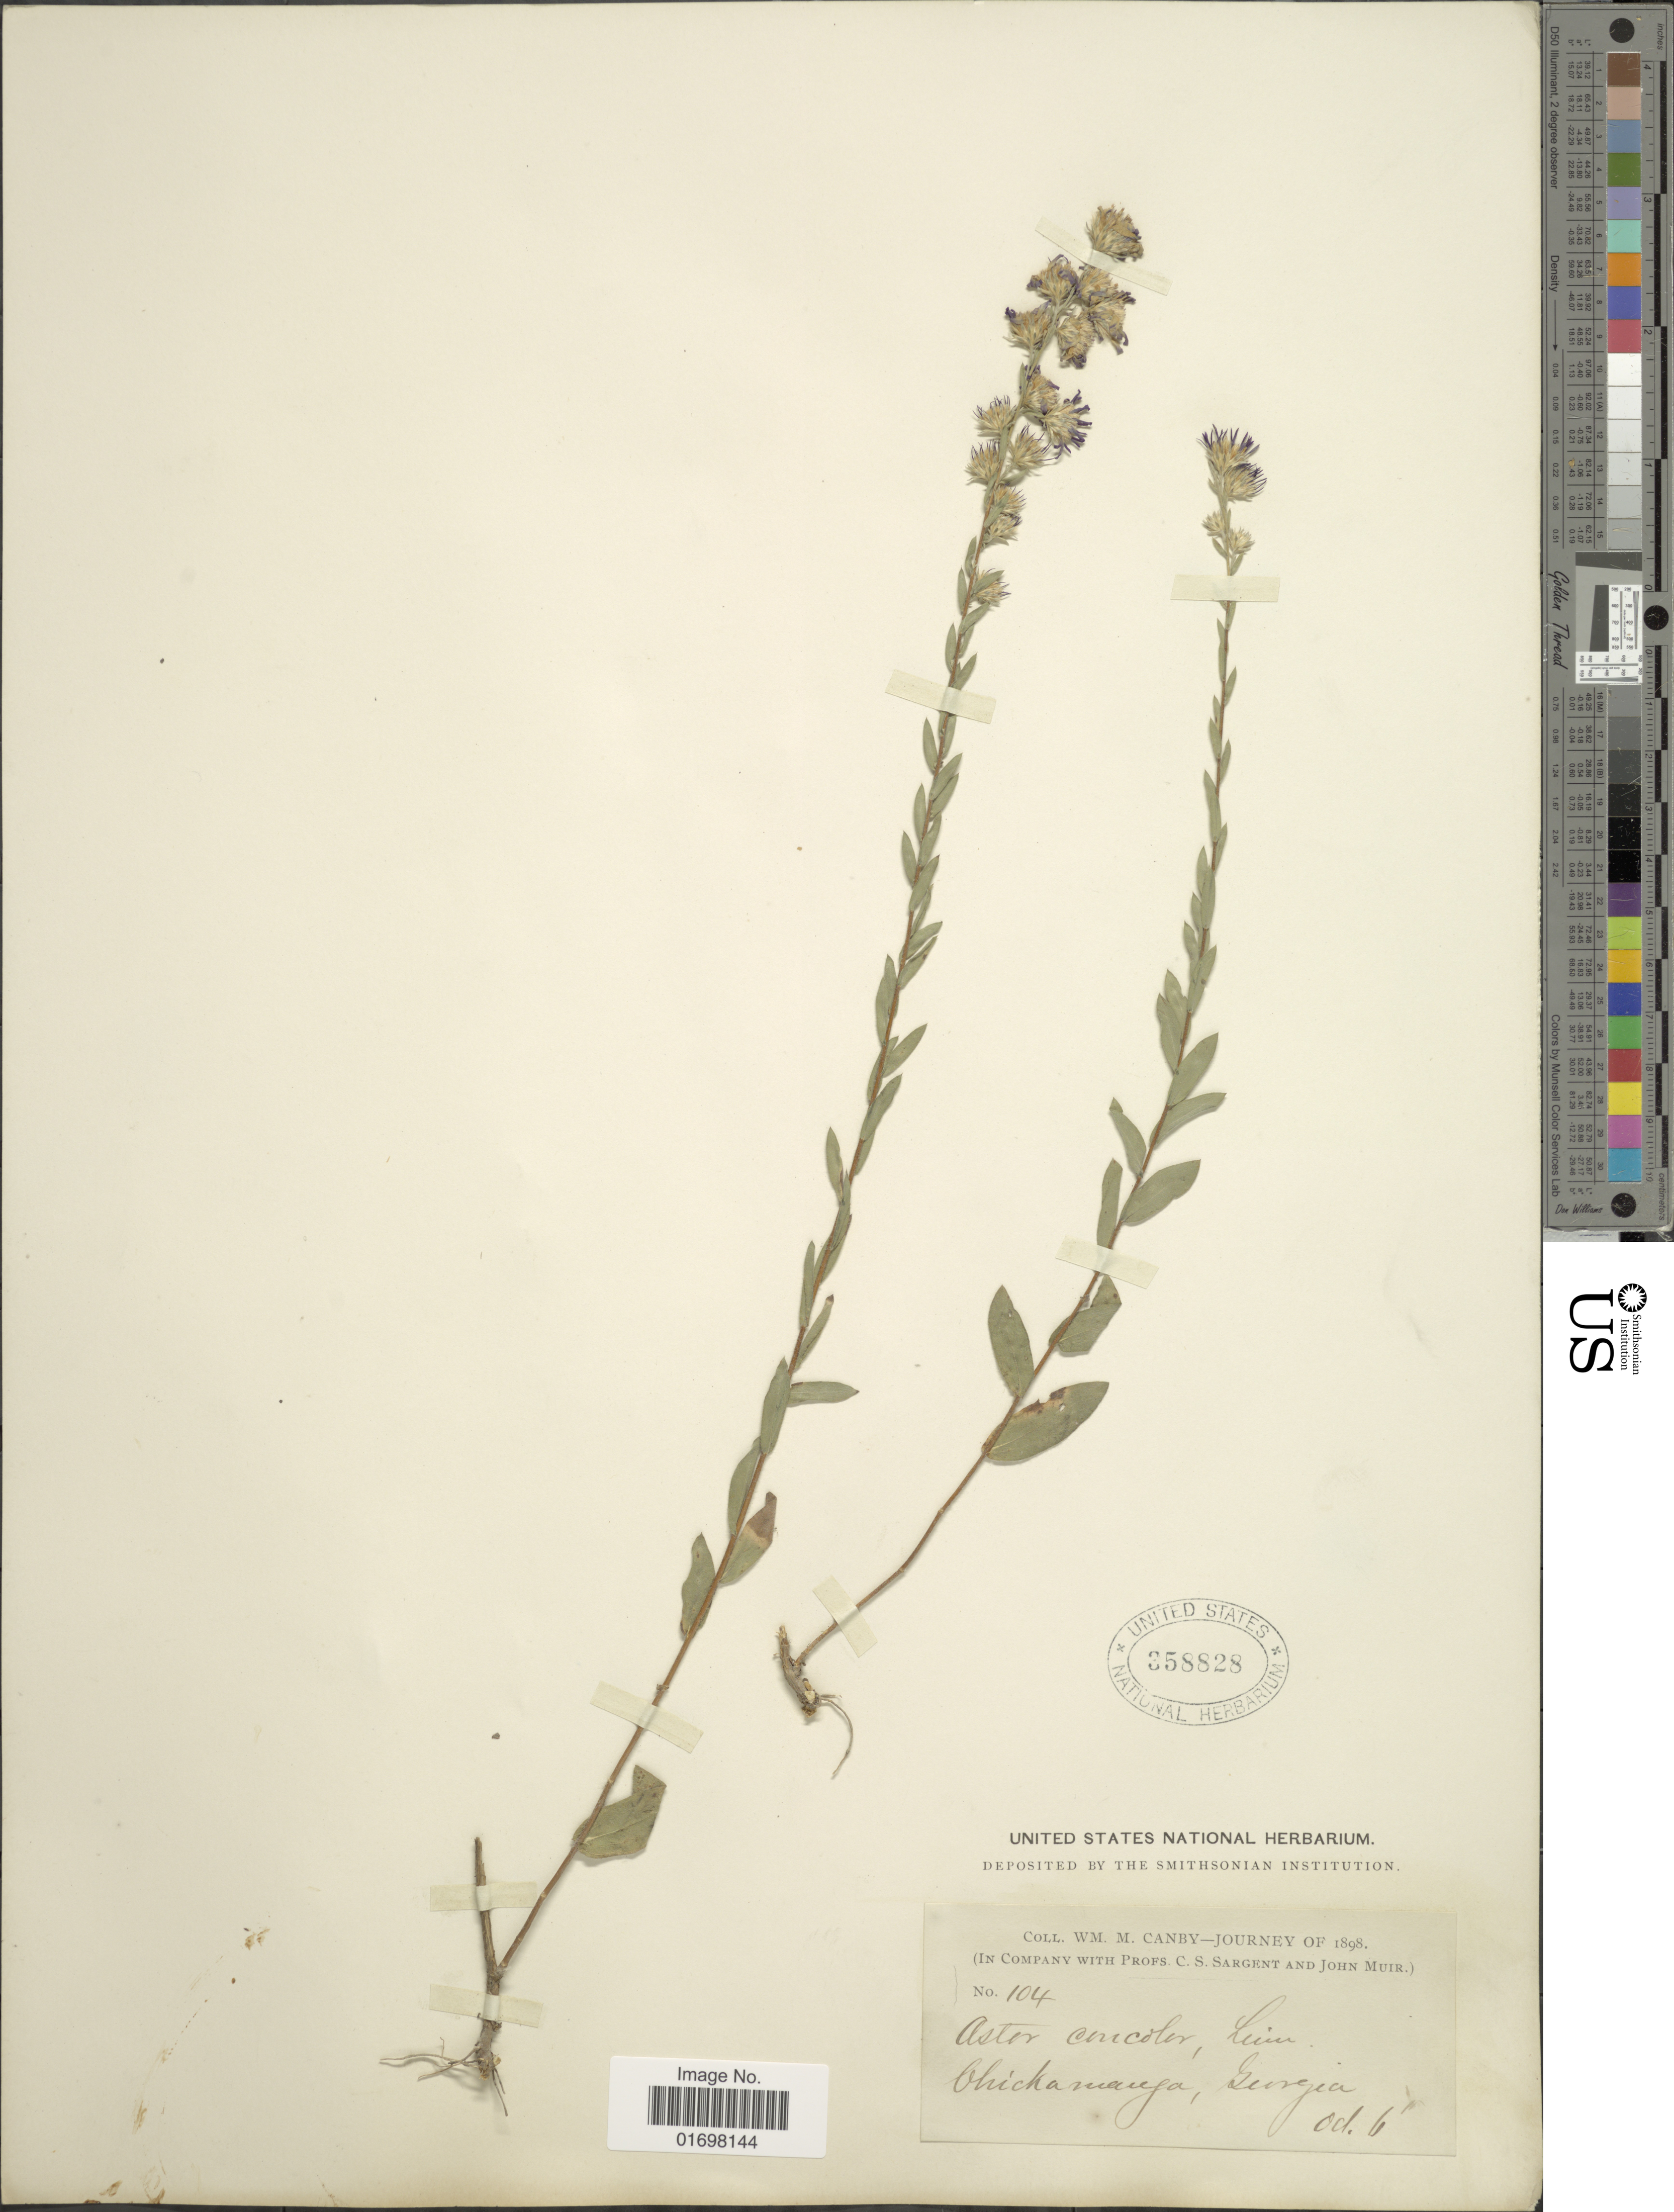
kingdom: Plantae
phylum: Tracheophyta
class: Magnoliopsida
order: Asterales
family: Asteraceae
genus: Symphyotrichum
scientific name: Symphyotrichum concolor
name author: (L.) G.L. Nesom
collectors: W. M. Canby, C. S. Sargent & J. Muir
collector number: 104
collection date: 1898-10-06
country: United States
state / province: Georgia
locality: Chickamauga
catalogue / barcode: US 358828